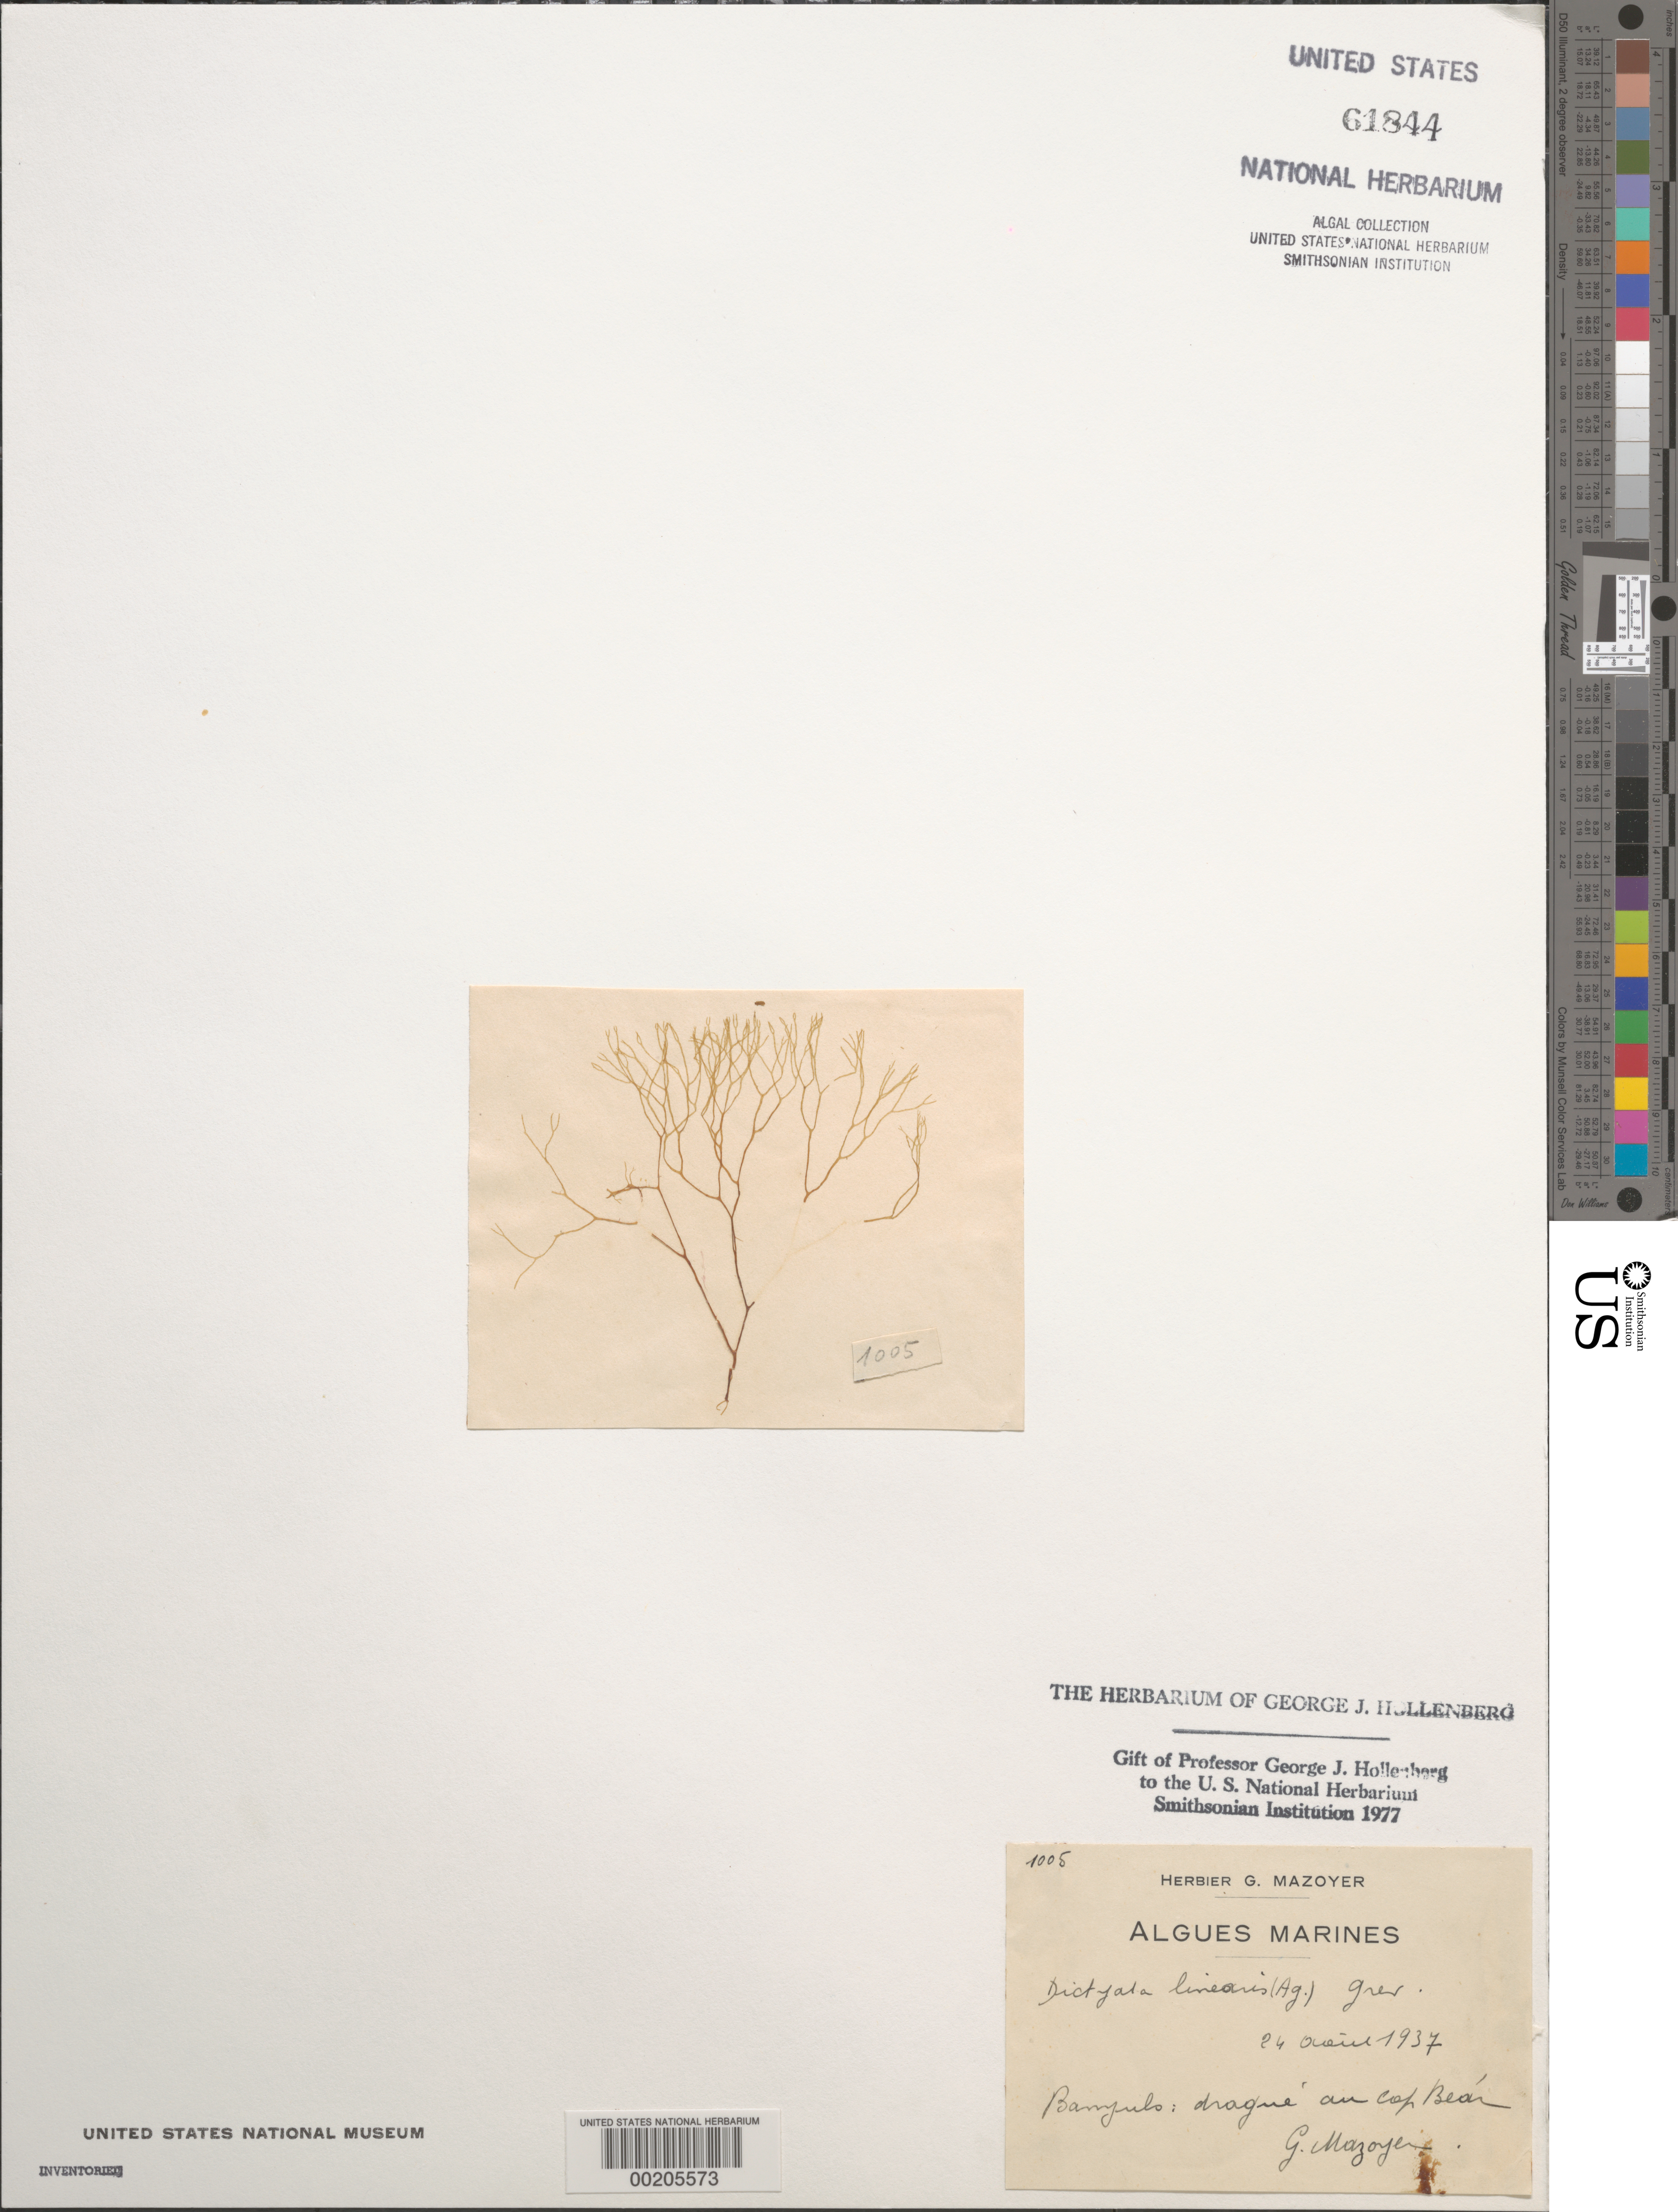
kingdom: Chromista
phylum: Ochrophyta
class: Phaeophyceae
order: Dictyotales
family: Dictyotaceae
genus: Dictyota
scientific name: Dictyota linearis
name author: (C. Agardh) Grev.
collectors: G. Feldman-Mazoyer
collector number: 1005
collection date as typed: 24 Aug 1937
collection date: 1937-08-24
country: France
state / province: Occitanie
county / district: Pyrénées-Orientales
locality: Cap Bear, Banyuls-sur-Mer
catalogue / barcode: US 61844